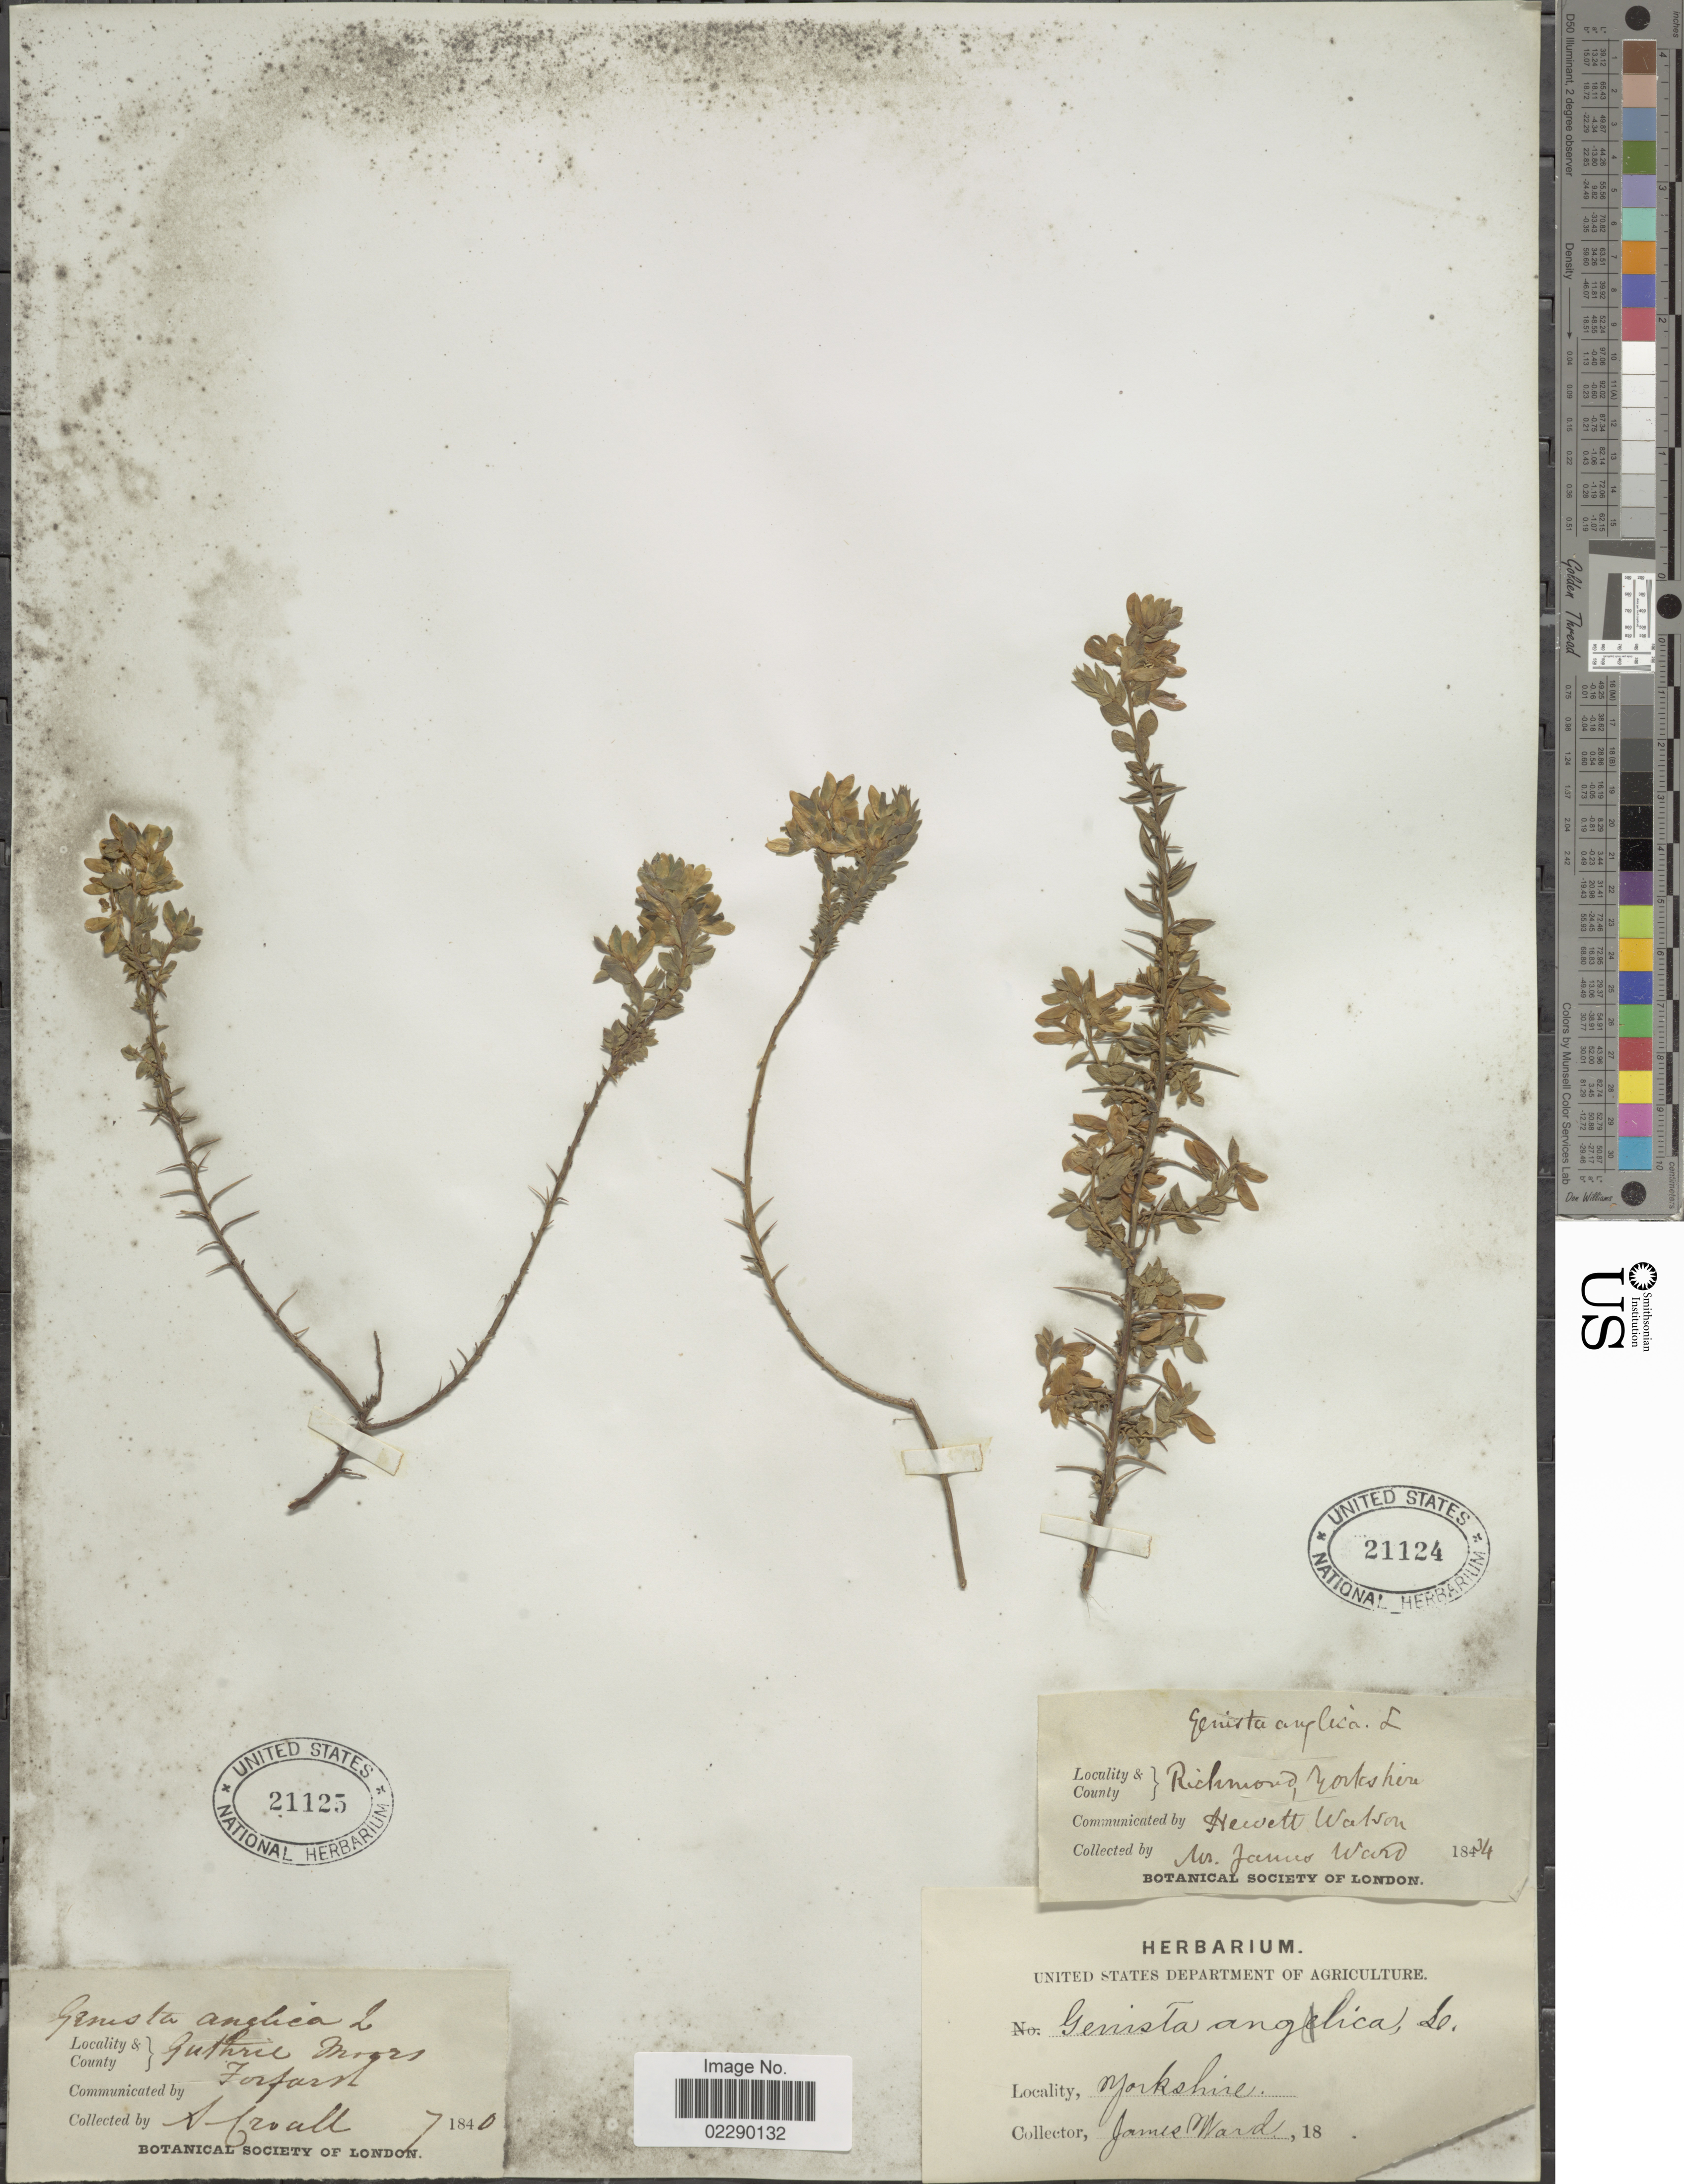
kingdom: Plantae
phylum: Tracheophyta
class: Magnoliopsida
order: Fabales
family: Fabaceae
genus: Genista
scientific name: Genista anglica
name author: L.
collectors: A. Croall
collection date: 1840-07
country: United Kingdom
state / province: Scotland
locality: Guthrie Moors, Forfar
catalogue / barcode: US 21125-2